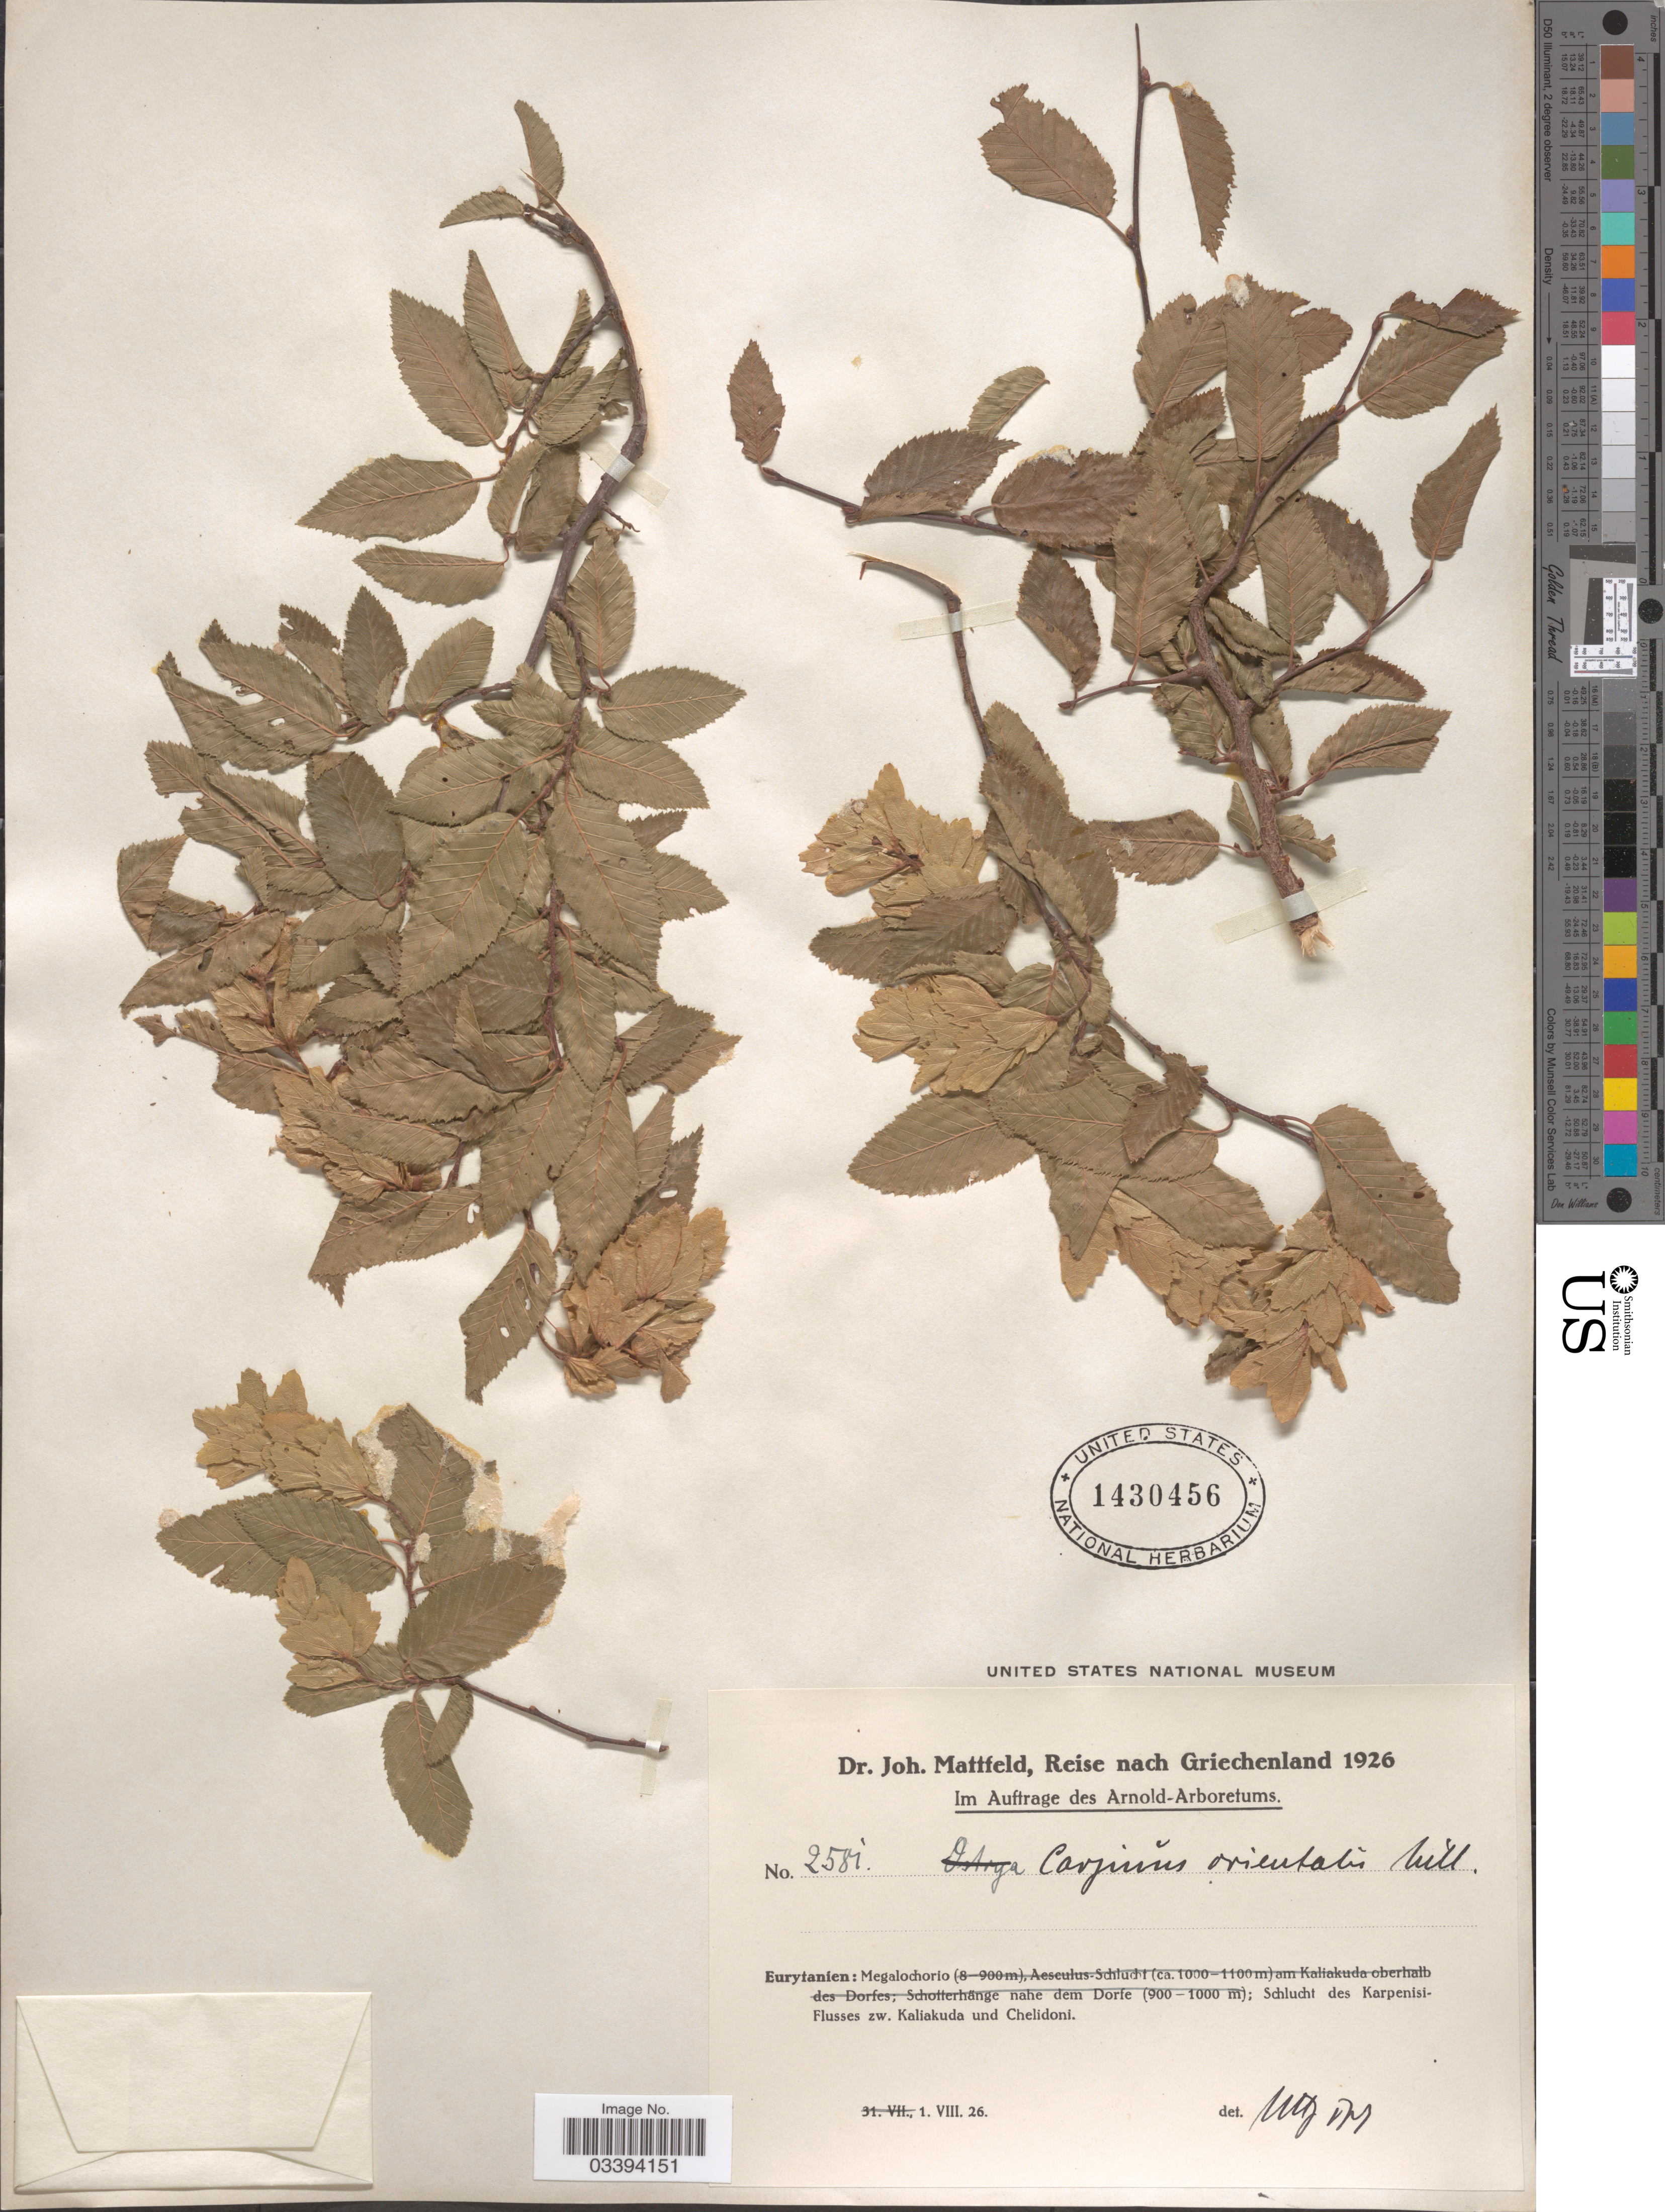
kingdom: Plantae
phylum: Tracheophyta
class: Magnoliopsida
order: Fagales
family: Betulaceae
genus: Carpinus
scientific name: Carpinus orientalis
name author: Mill.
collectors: J. Mattfeld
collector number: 2581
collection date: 1926-08-01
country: Greece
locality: Eurytanien: Megalochorio; Schlucht des Karpenisi-Flusses zw. Kaliakuda und Chelidoni.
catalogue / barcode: US 1430456